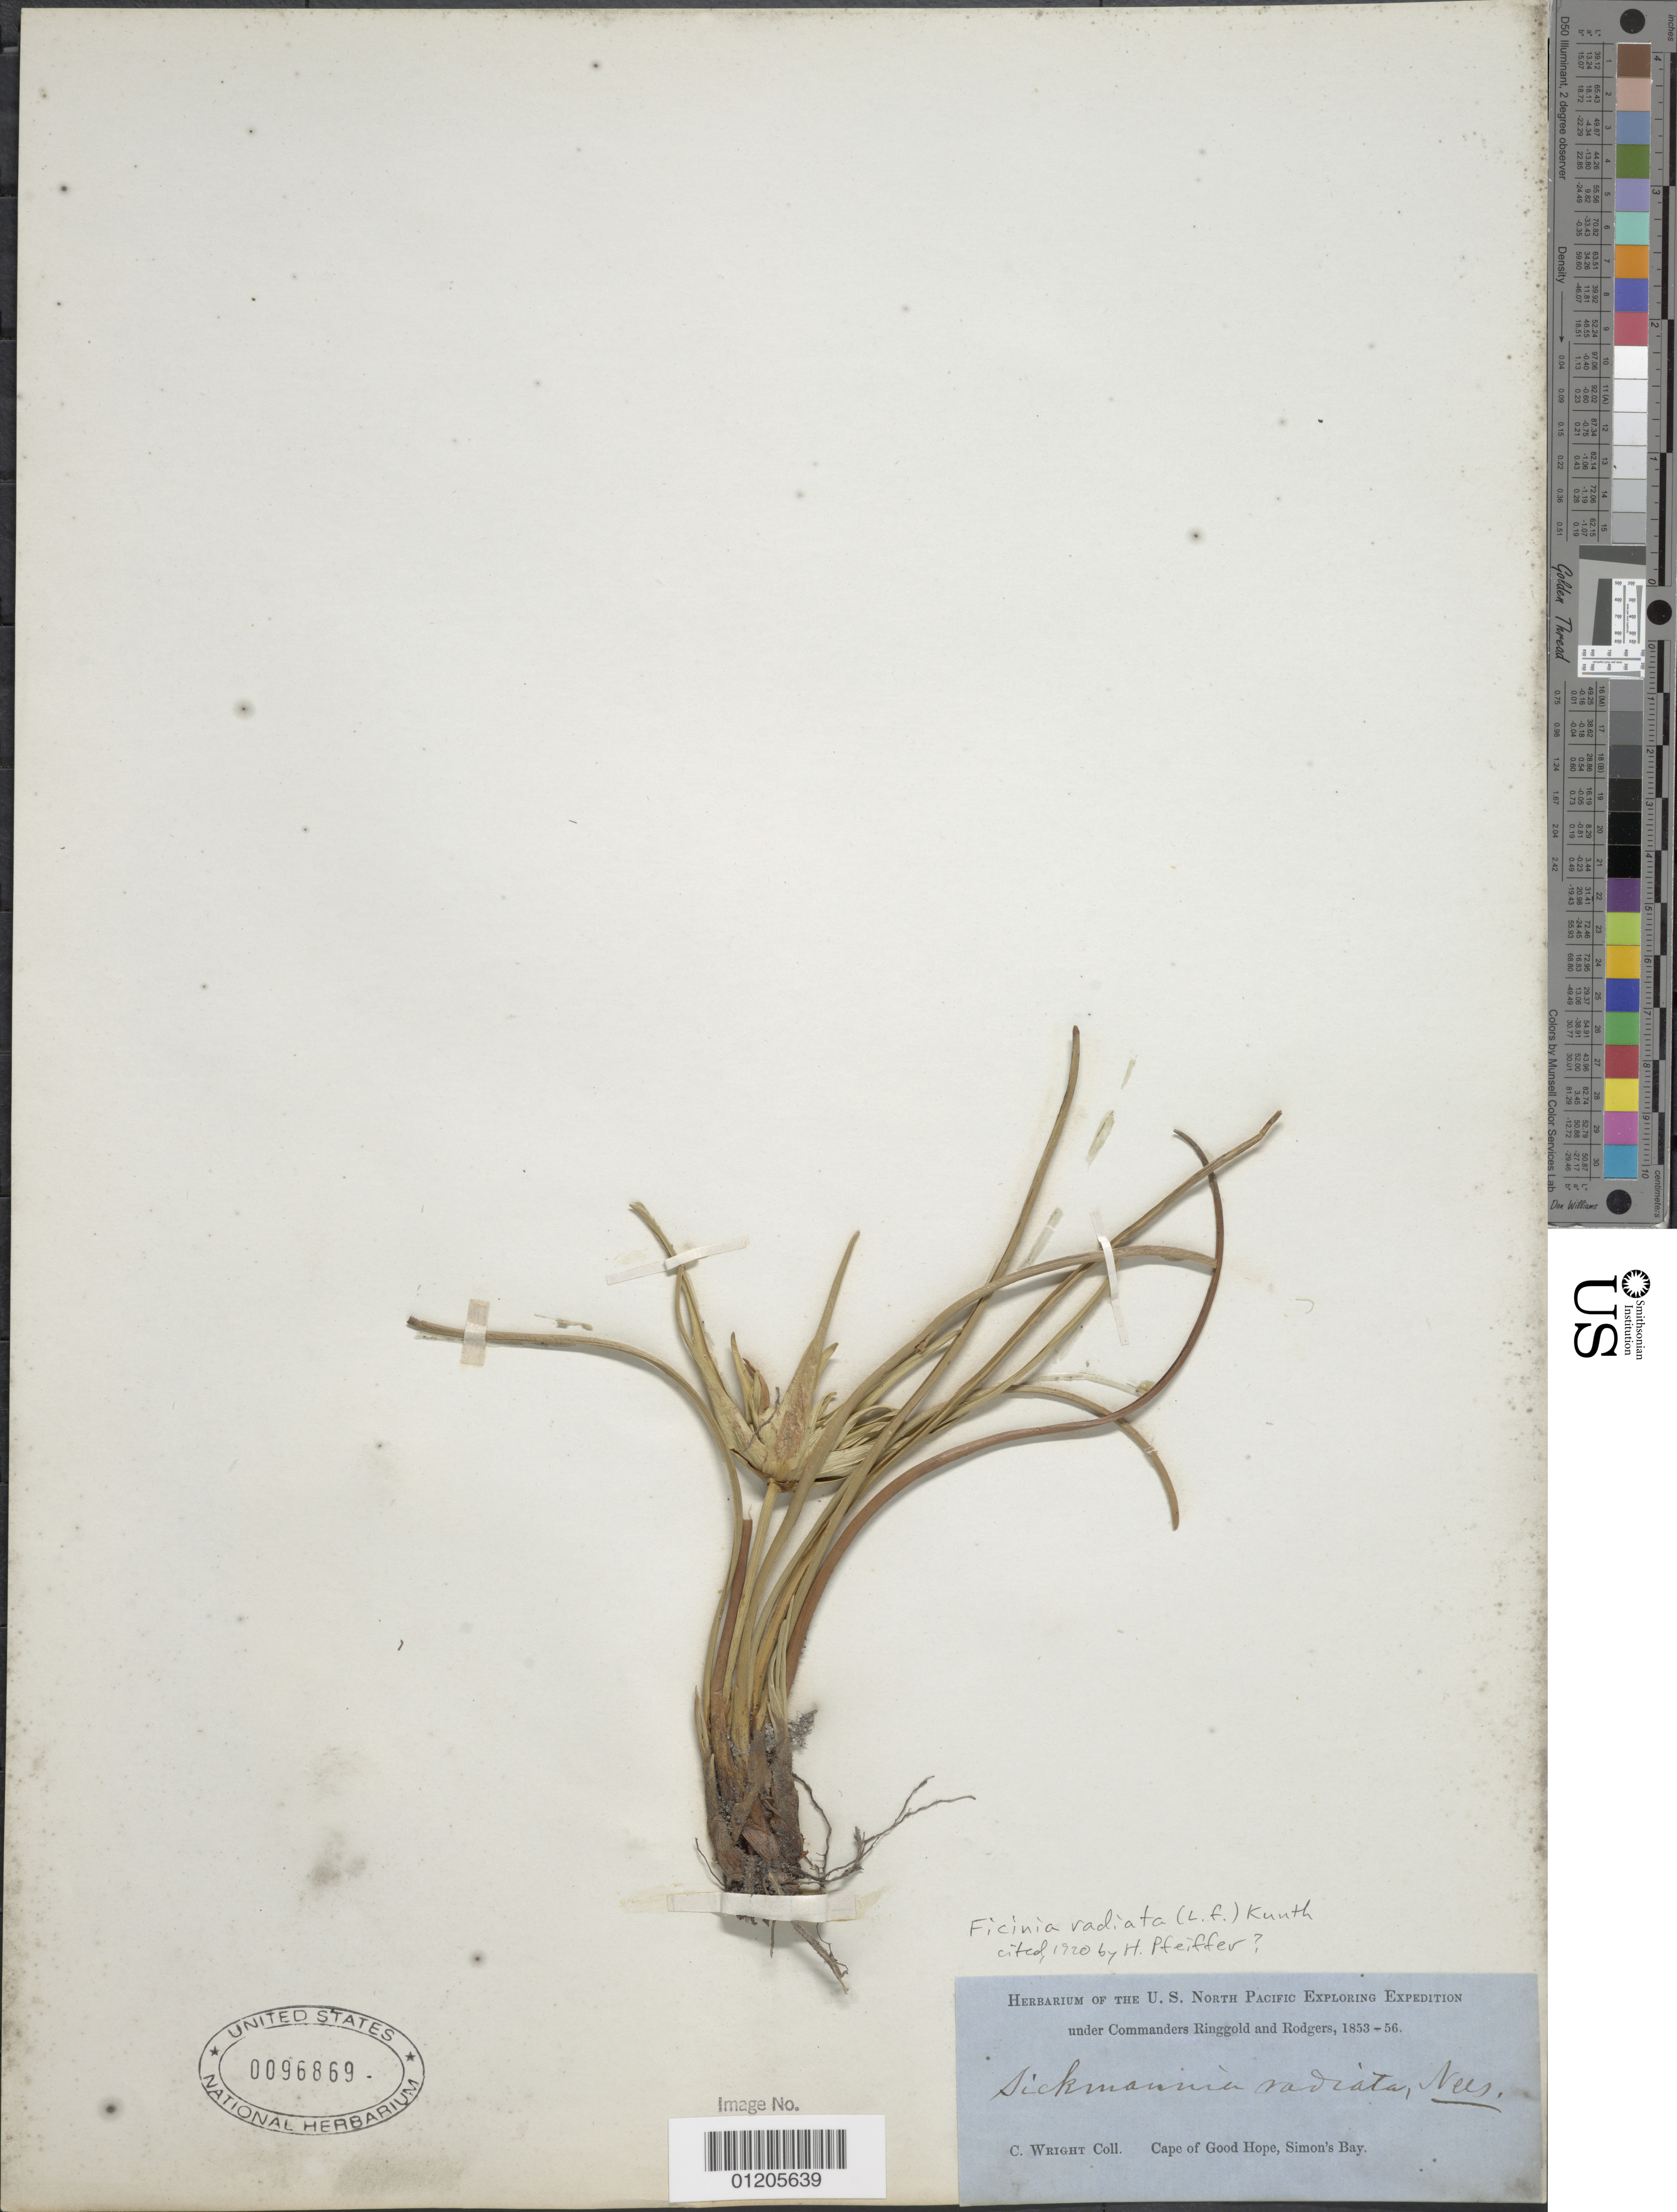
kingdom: Plantae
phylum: Tracheophyta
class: Liliopsida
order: Poales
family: Cyperaceae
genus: Ficinia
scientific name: Ficinia radiata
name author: (L. f.) Kunth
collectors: C. Wright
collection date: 1853/1856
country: South Africa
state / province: Western Cape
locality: Cape of Good Hope, Simon's Bay.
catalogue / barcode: US 96869